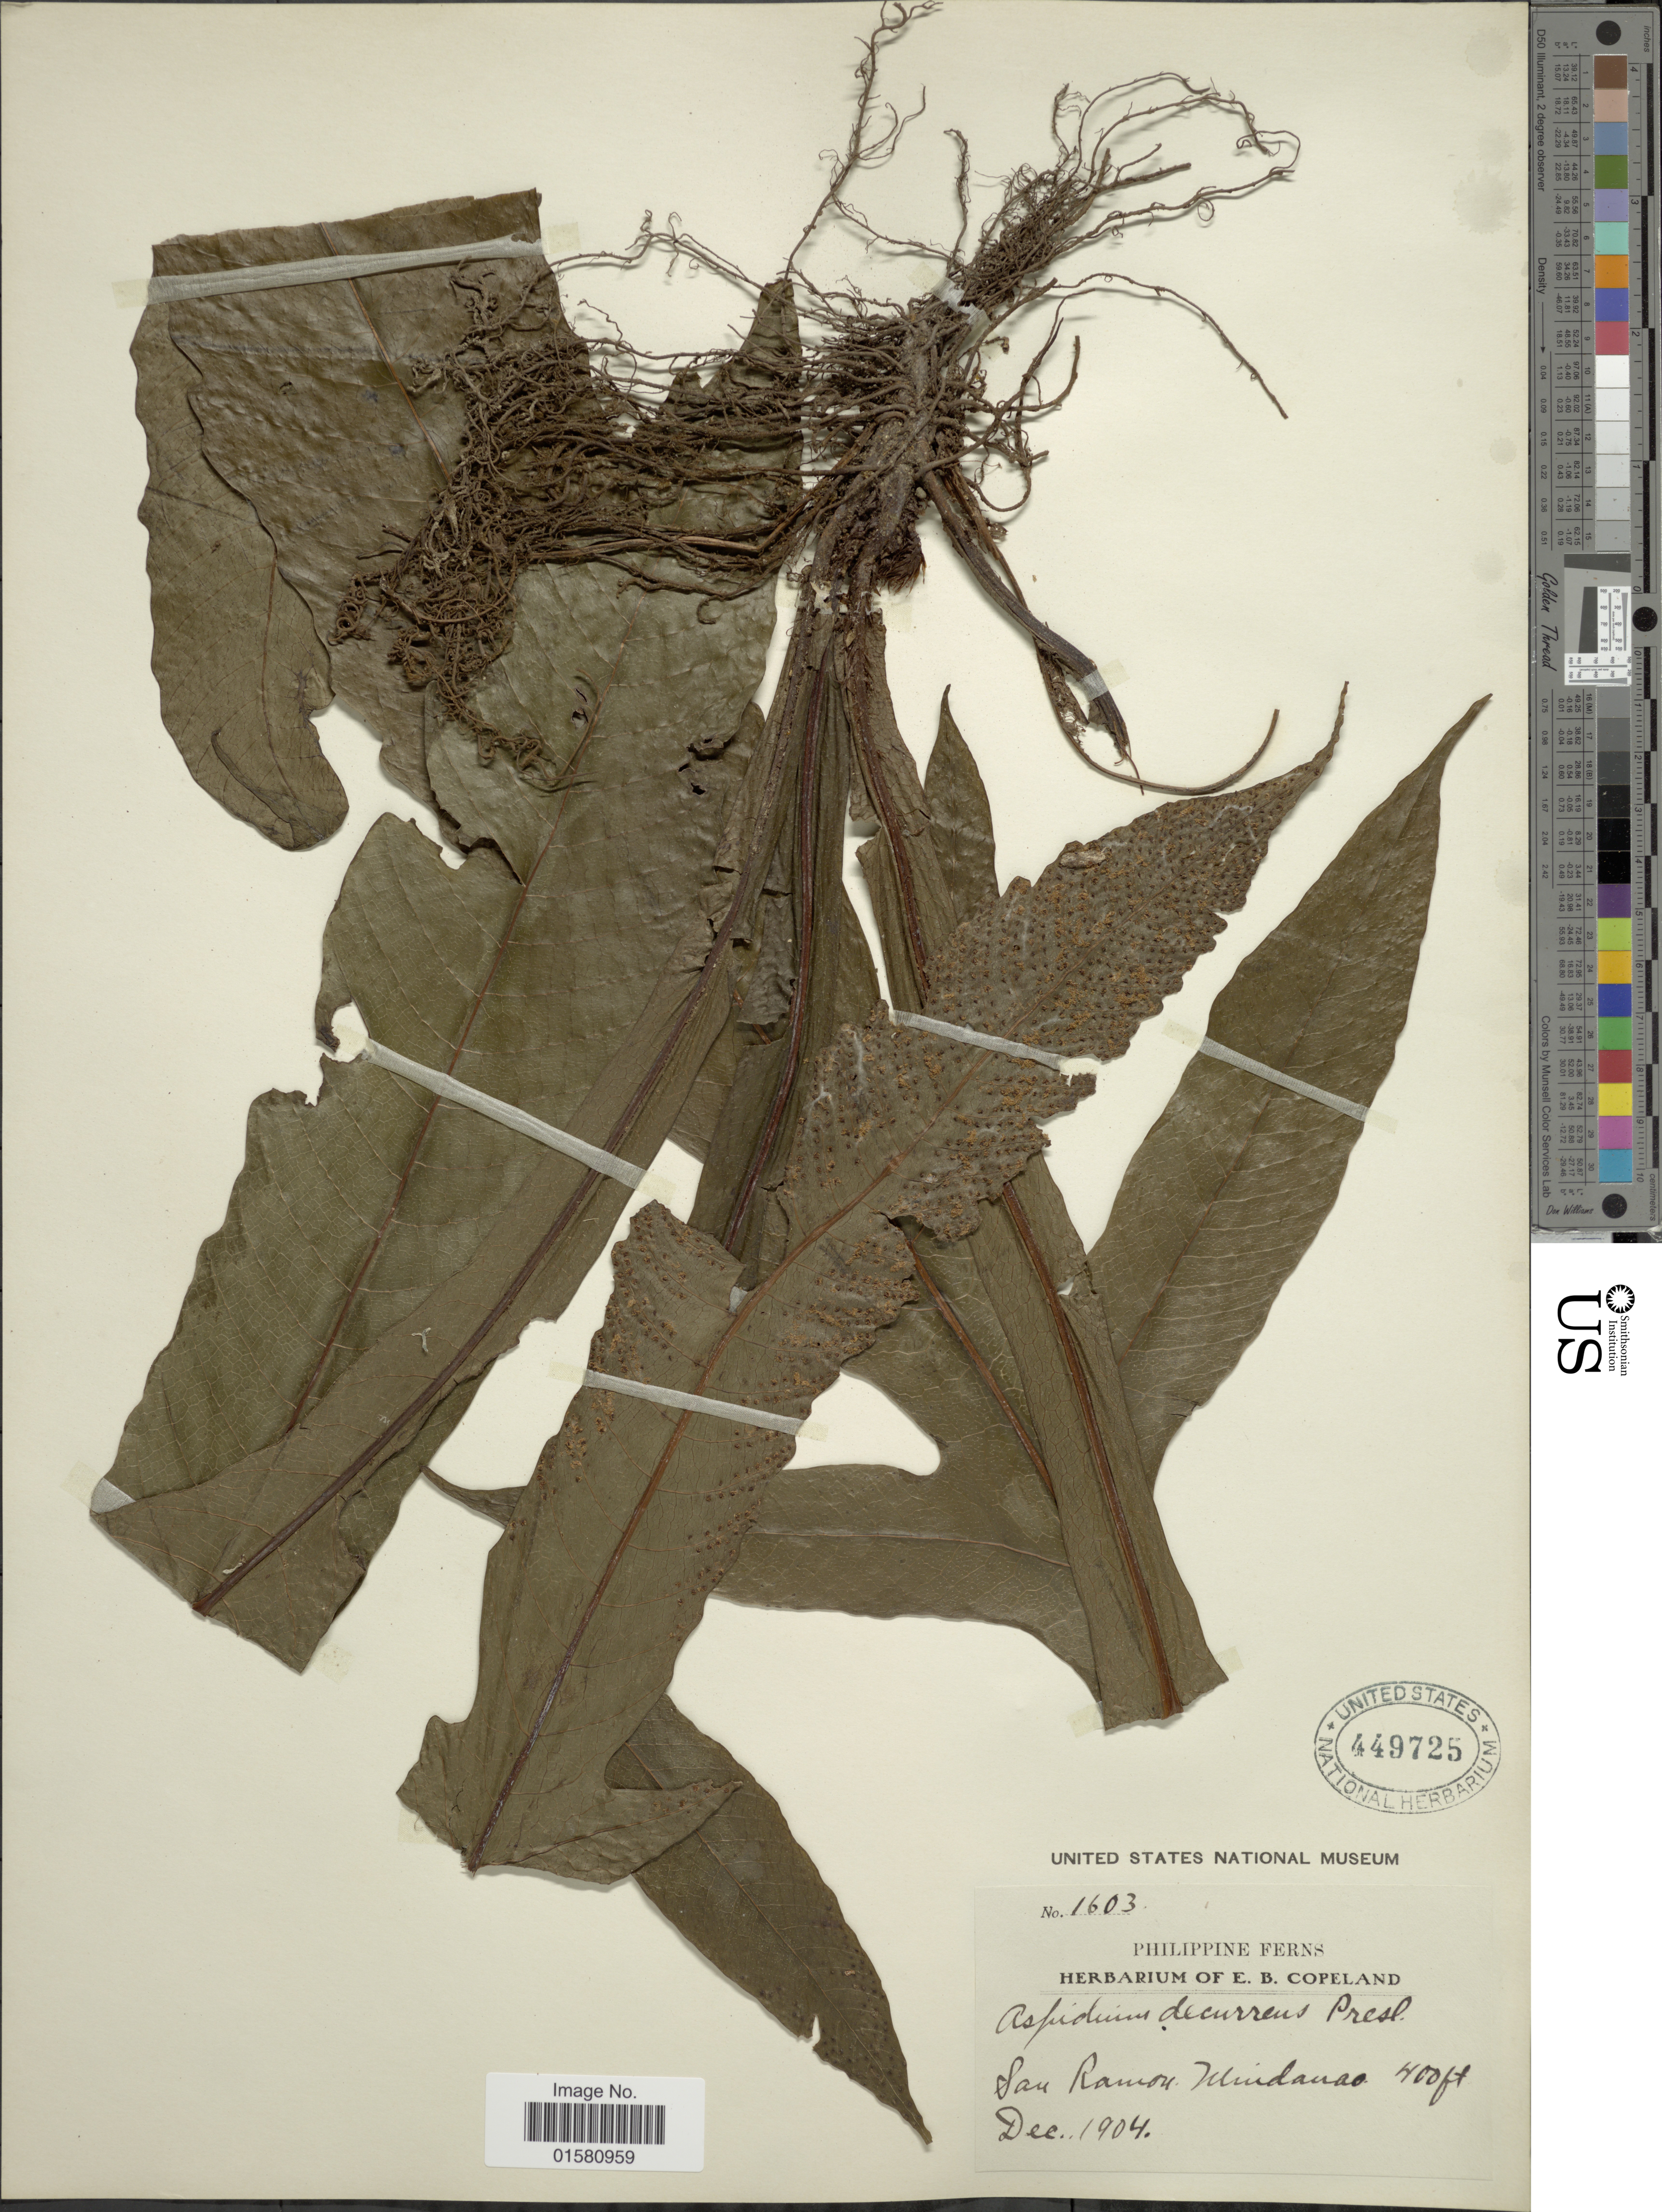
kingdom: Plantae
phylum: Tracheophyta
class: Polypodiopsida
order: Polypodiales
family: Tectariaceae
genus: Tectaria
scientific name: Tectaria decurrens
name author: (Presel.) Copel. in Elmer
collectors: ex herb. E. B. Copeland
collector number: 1603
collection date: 1904-12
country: Philippines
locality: San Ramon, Mindanao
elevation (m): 122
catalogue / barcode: US 449725